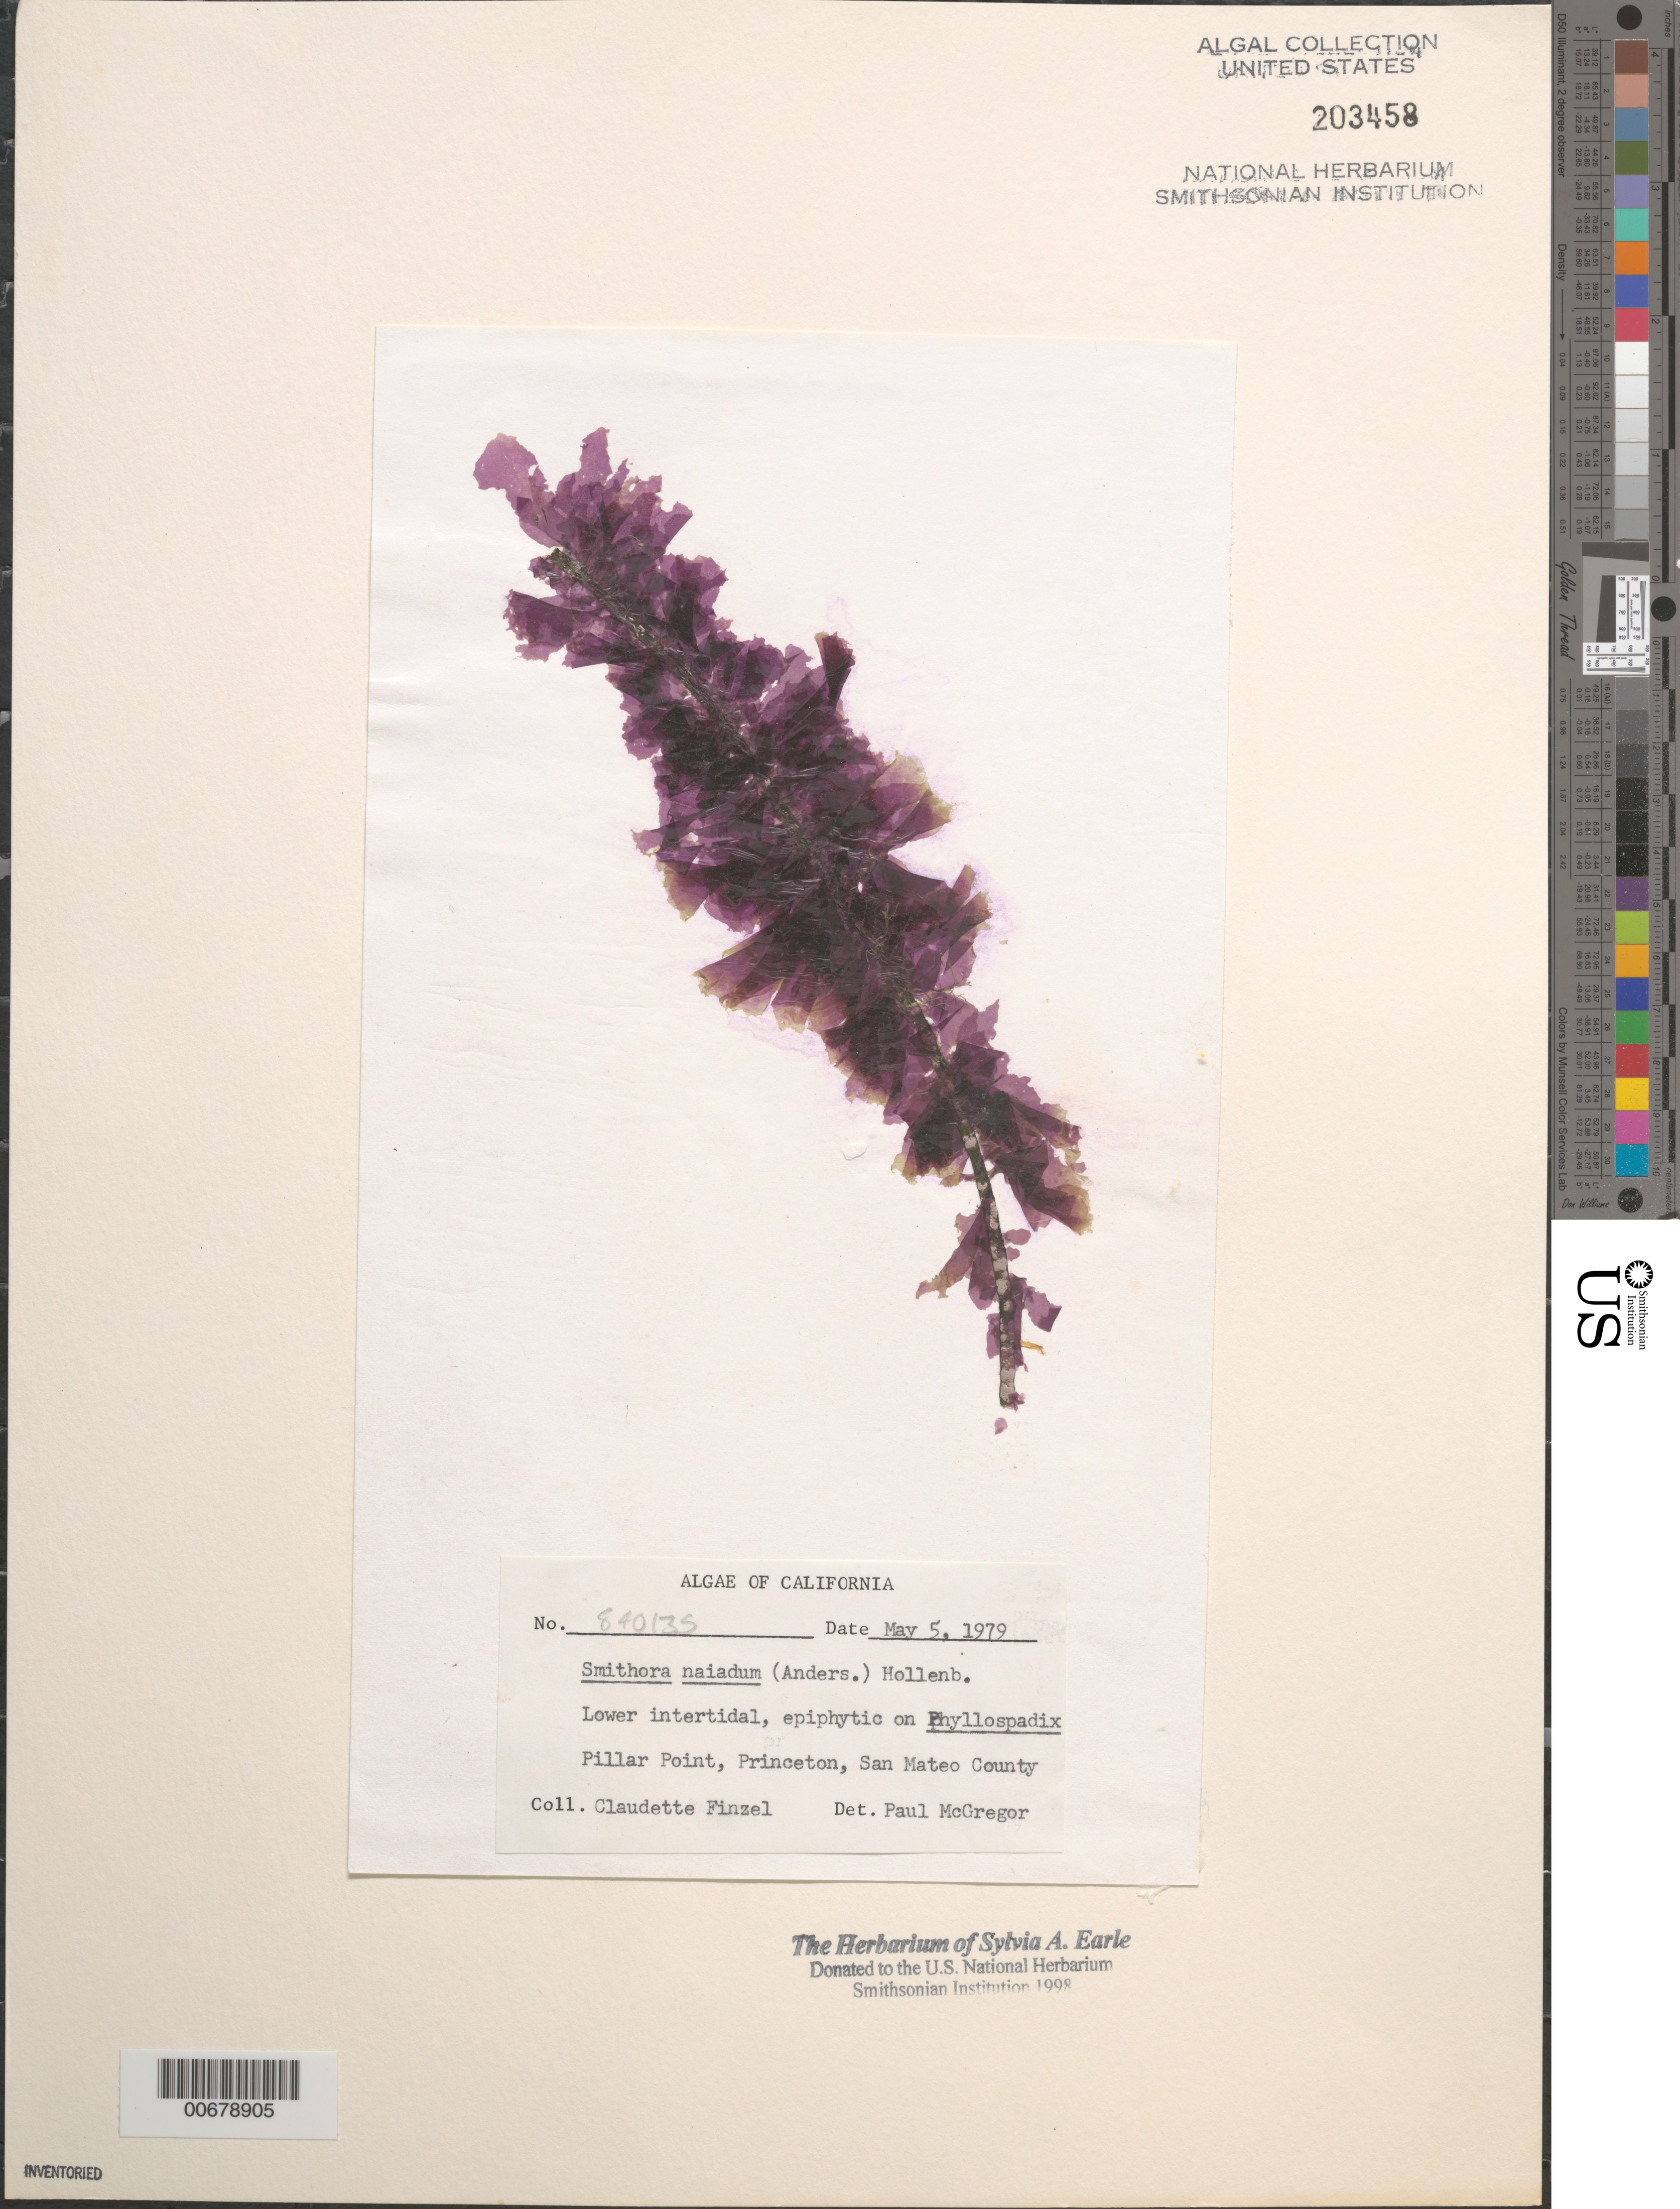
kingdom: Plantae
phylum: Rhodophyta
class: Compsopogonophyceae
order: Erythropeltidales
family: Erythrotrichiaceae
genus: Smithora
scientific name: Smithora naiadum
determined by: McGregor, Paul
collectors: C. Finzel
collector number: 840135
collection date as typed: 05 May 1979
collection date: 1979-05-05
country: United States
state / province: California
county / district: San Mateo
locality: Pillar Point, Princeton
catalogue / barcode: US 203458